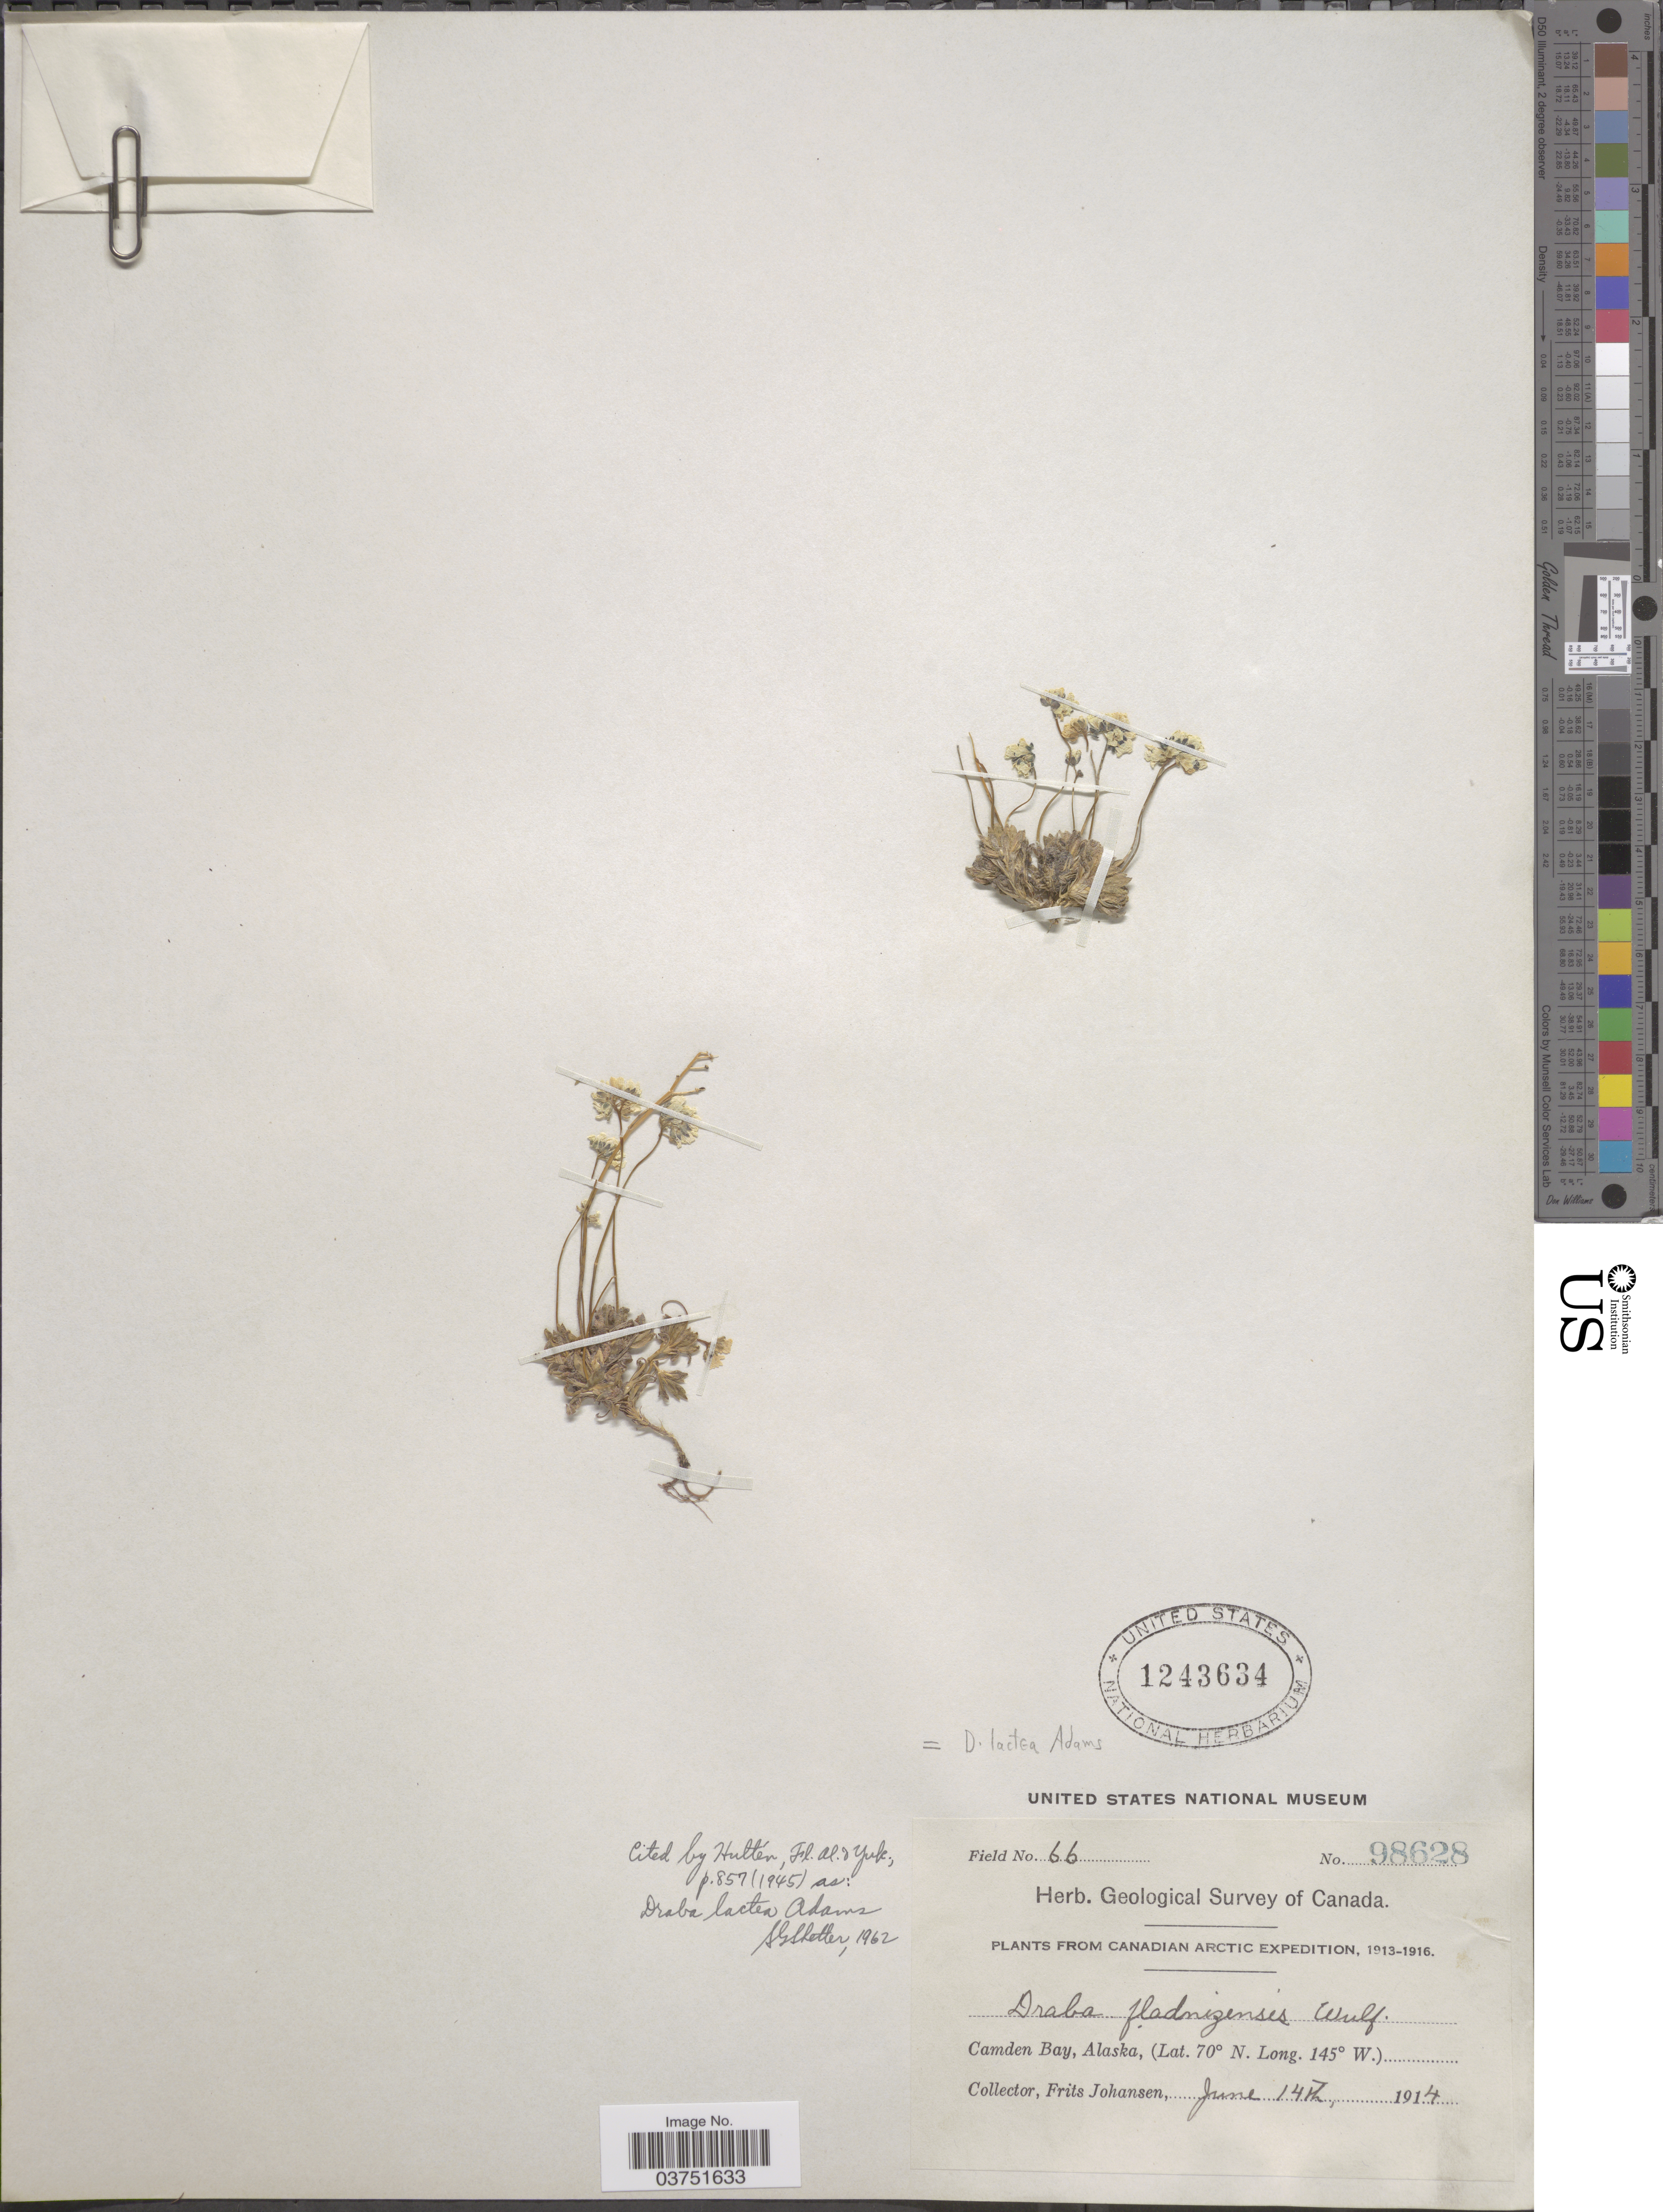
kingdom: Plantae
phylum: Tracheophyta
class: Magnoliopsida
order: Brassicales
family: Brassicaceae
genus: Draba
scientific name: Draba lactea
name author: Adams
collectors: F. Johansen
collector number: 66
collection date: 1914-06-14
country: United States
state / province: Alaska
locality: Camden Bay.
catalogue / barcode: US 1243634